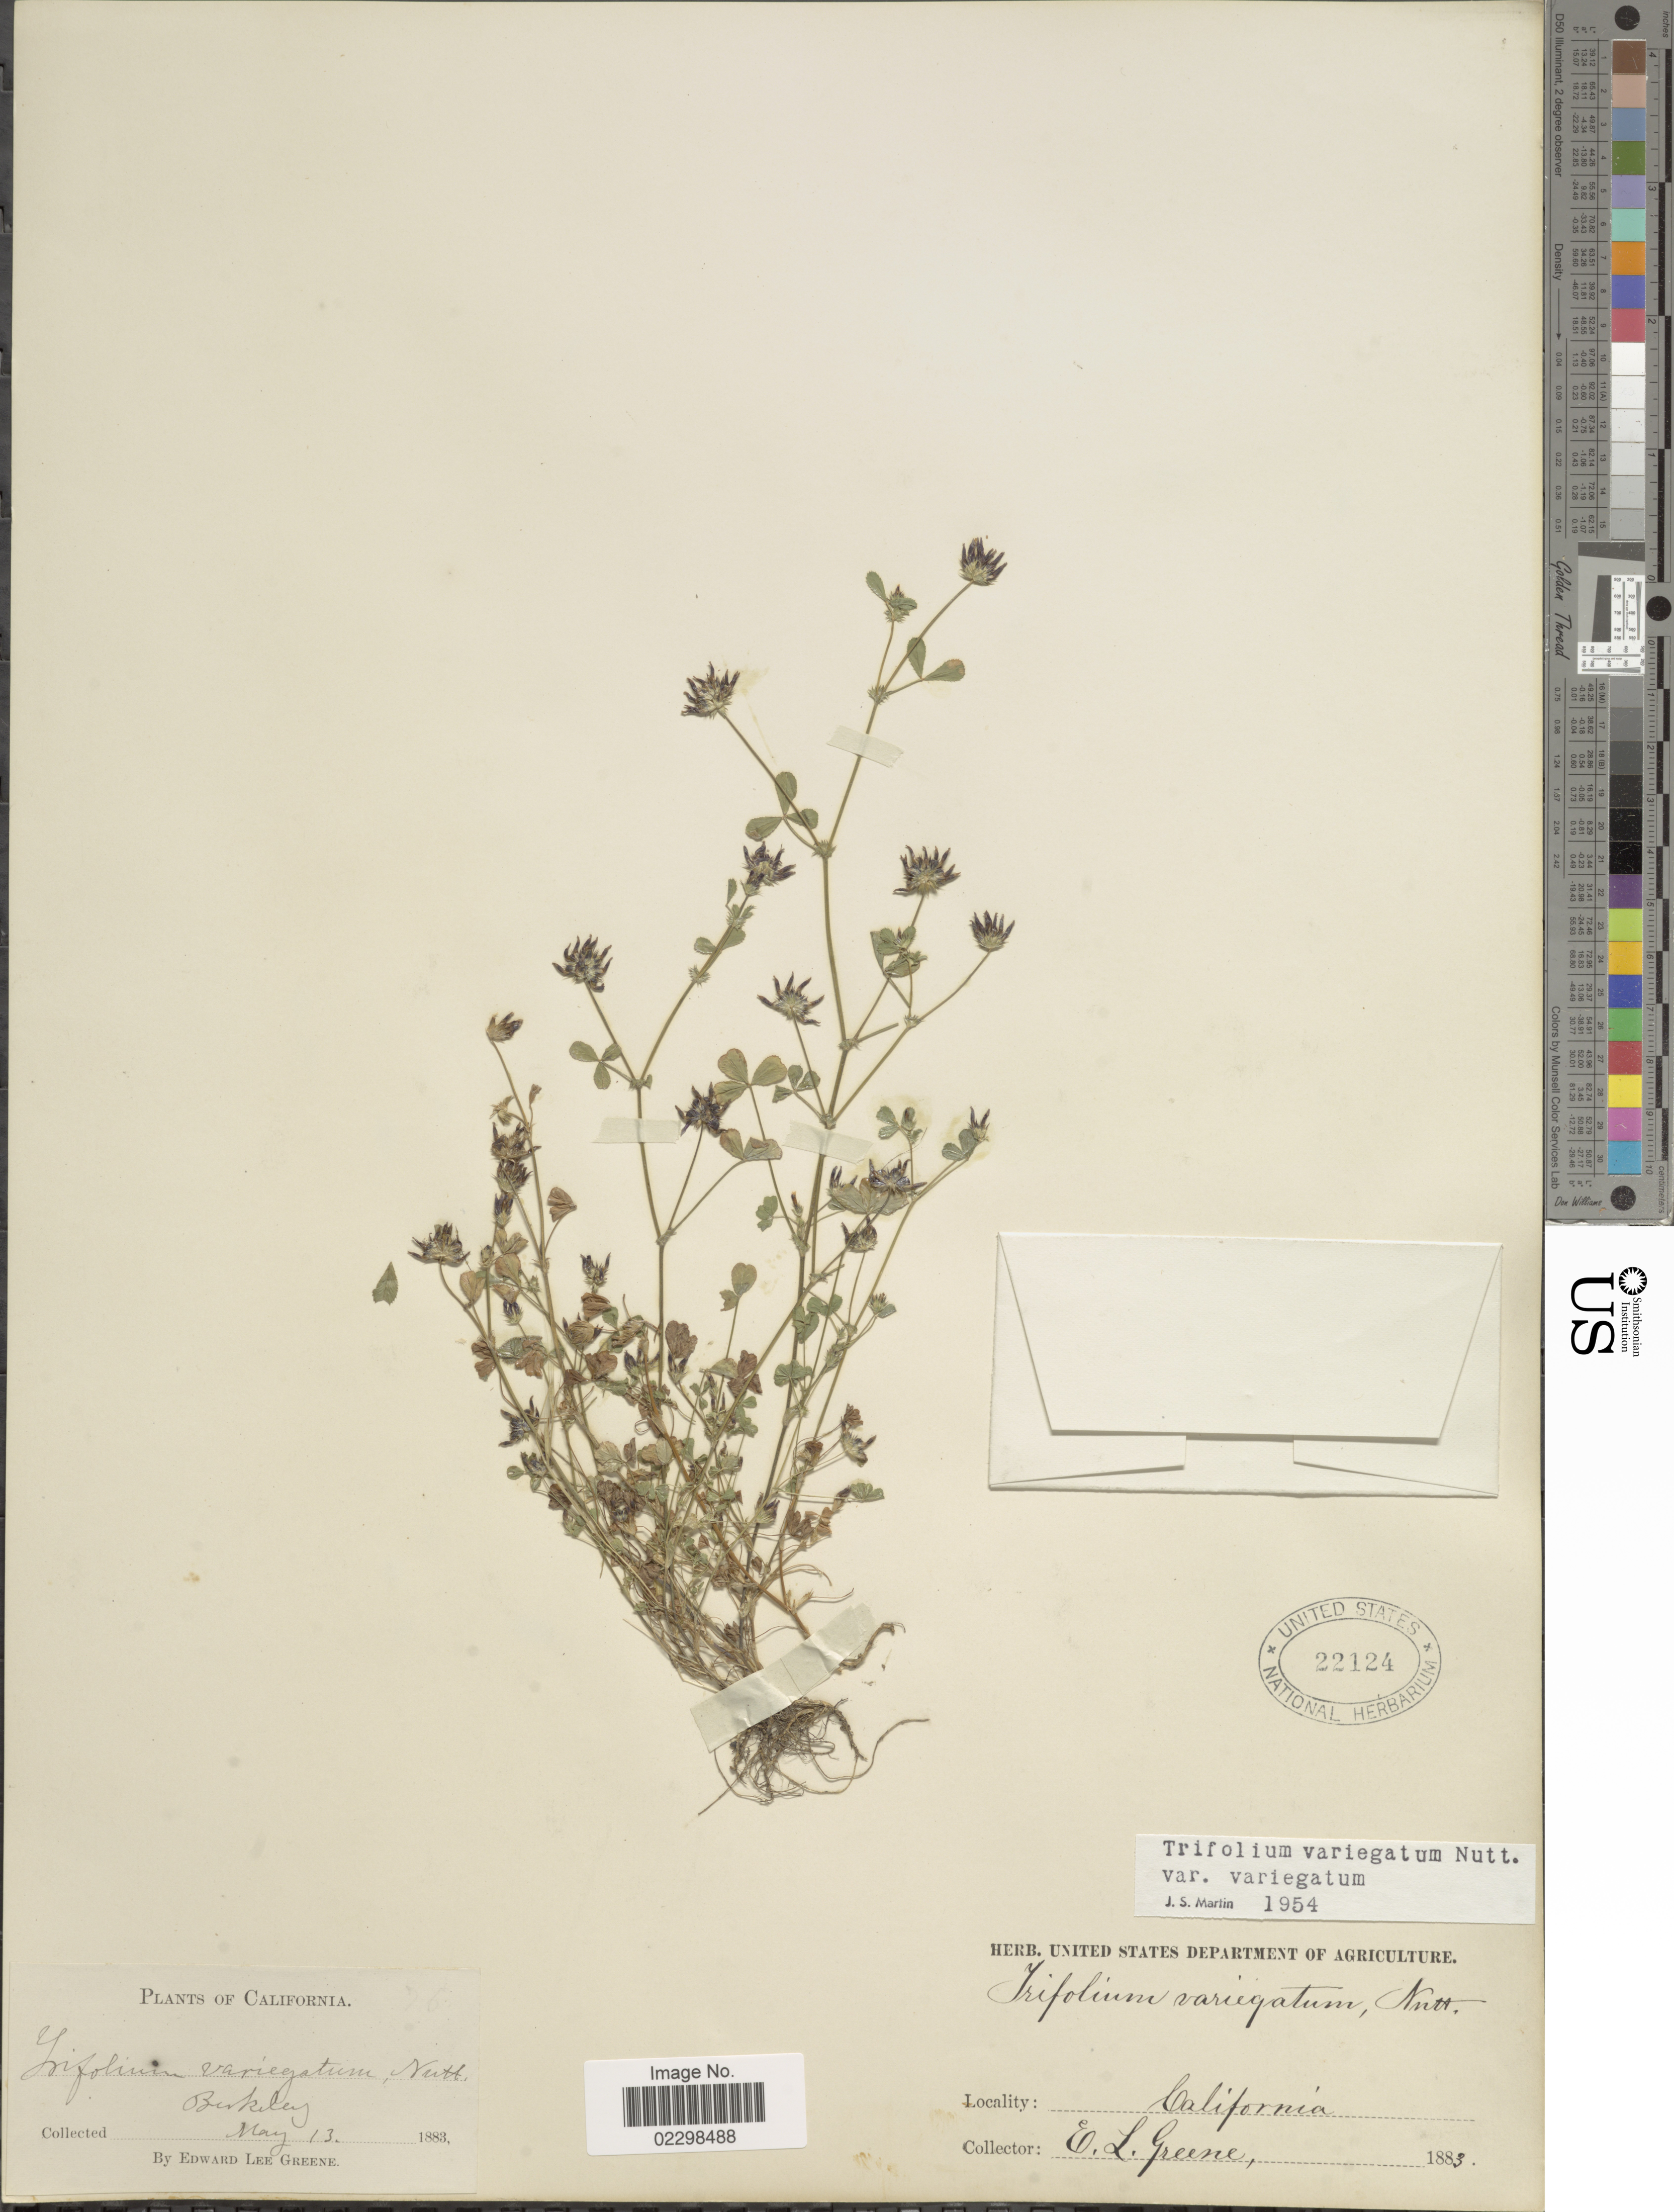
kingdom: Plantae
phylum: Tracheophyta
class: Magnoliopsida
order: Fabales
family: Fabaceae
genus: Trifolium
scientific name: Trifolium variegatum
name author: Nutt.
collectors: E. L. Greene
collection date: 1883-05-13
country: United States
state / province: California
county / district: Alameda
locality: Berkeley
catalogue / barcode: US 22124